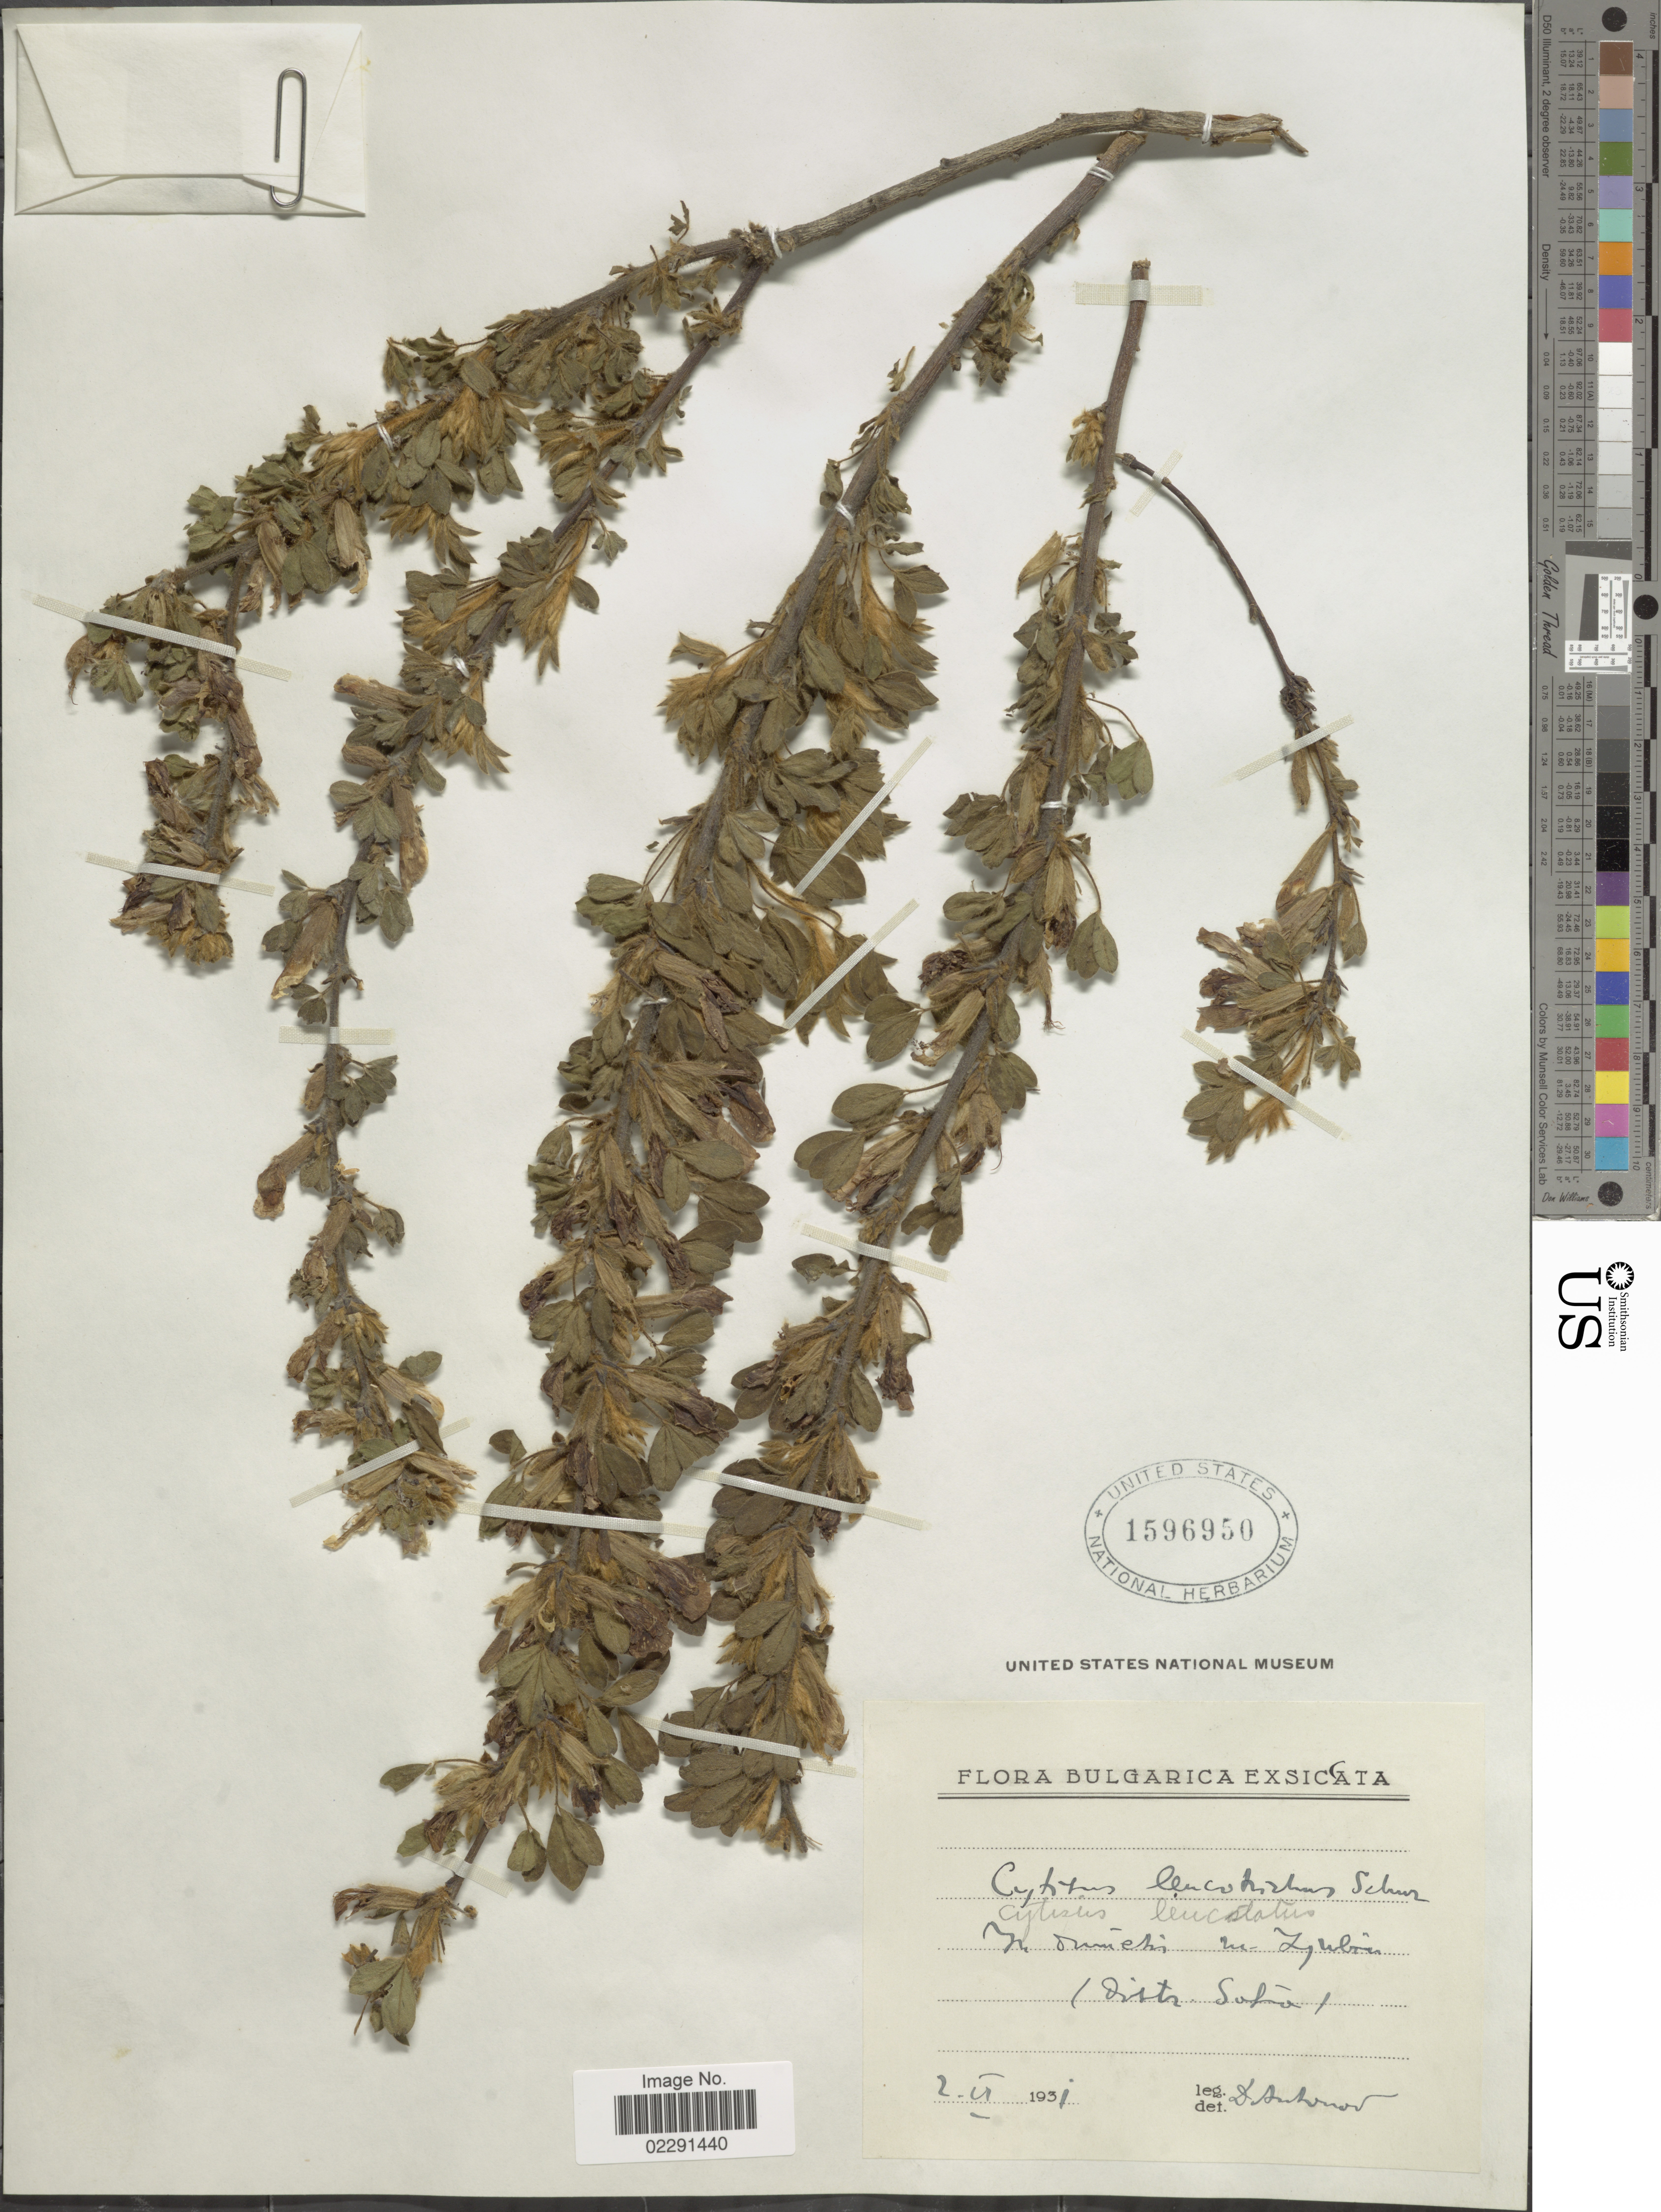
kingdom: Plantae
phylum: Tracheophyta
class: Magnoliopsida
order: Fabales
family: Fabaceae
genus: Cytisus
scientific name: Cytisus leucotrichus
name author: (Schur) Schur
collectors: D. Antonov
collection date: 1931-06-02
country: Bulgaria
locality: Bulgarica exsiccata, im ometis im Zjubru (Fistr. Solia). [interpreted]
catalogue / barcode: US 1596950